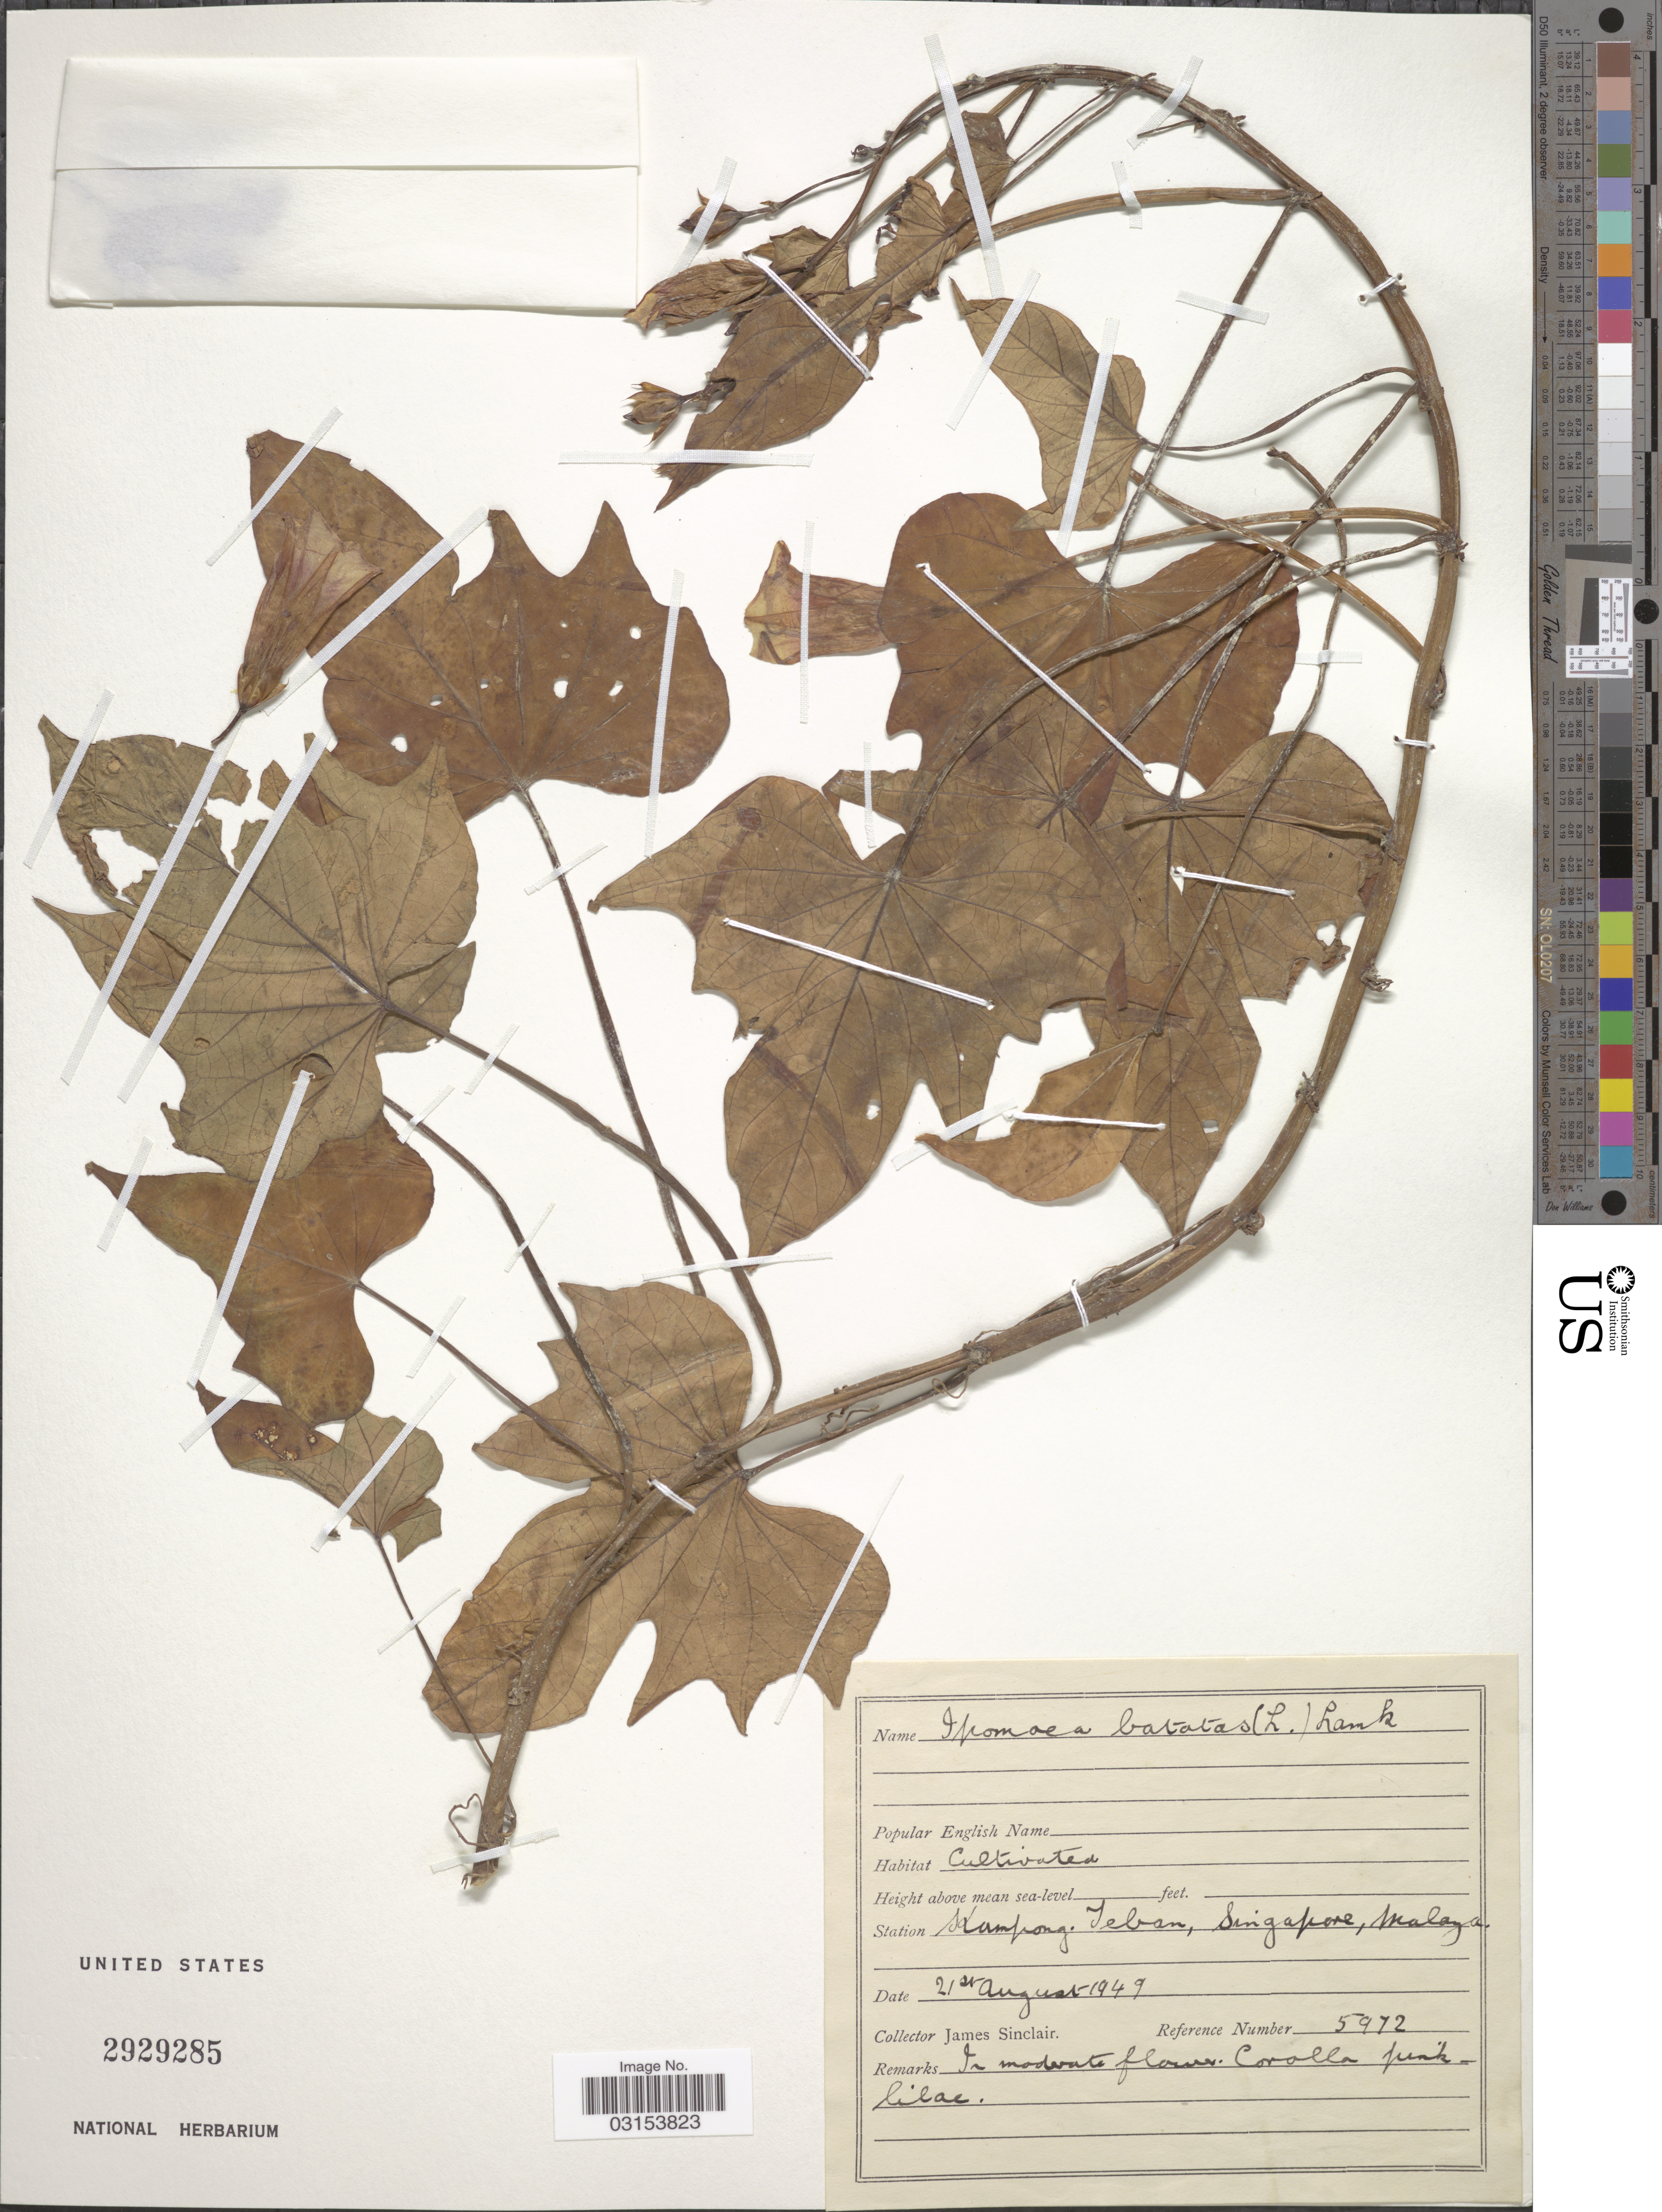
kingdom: Plantae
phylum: Tracheophyta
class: Magnoliopsida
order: Solanales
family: Convolvulaceae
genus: Ipomoea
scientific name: Ipomoea batatas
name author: (L.) Lam.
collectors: J. Sinclair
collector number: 5972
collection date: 1949-08-21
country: Singapore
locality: Station Kampong, Teban, Malaya.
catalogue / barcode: US 2929285